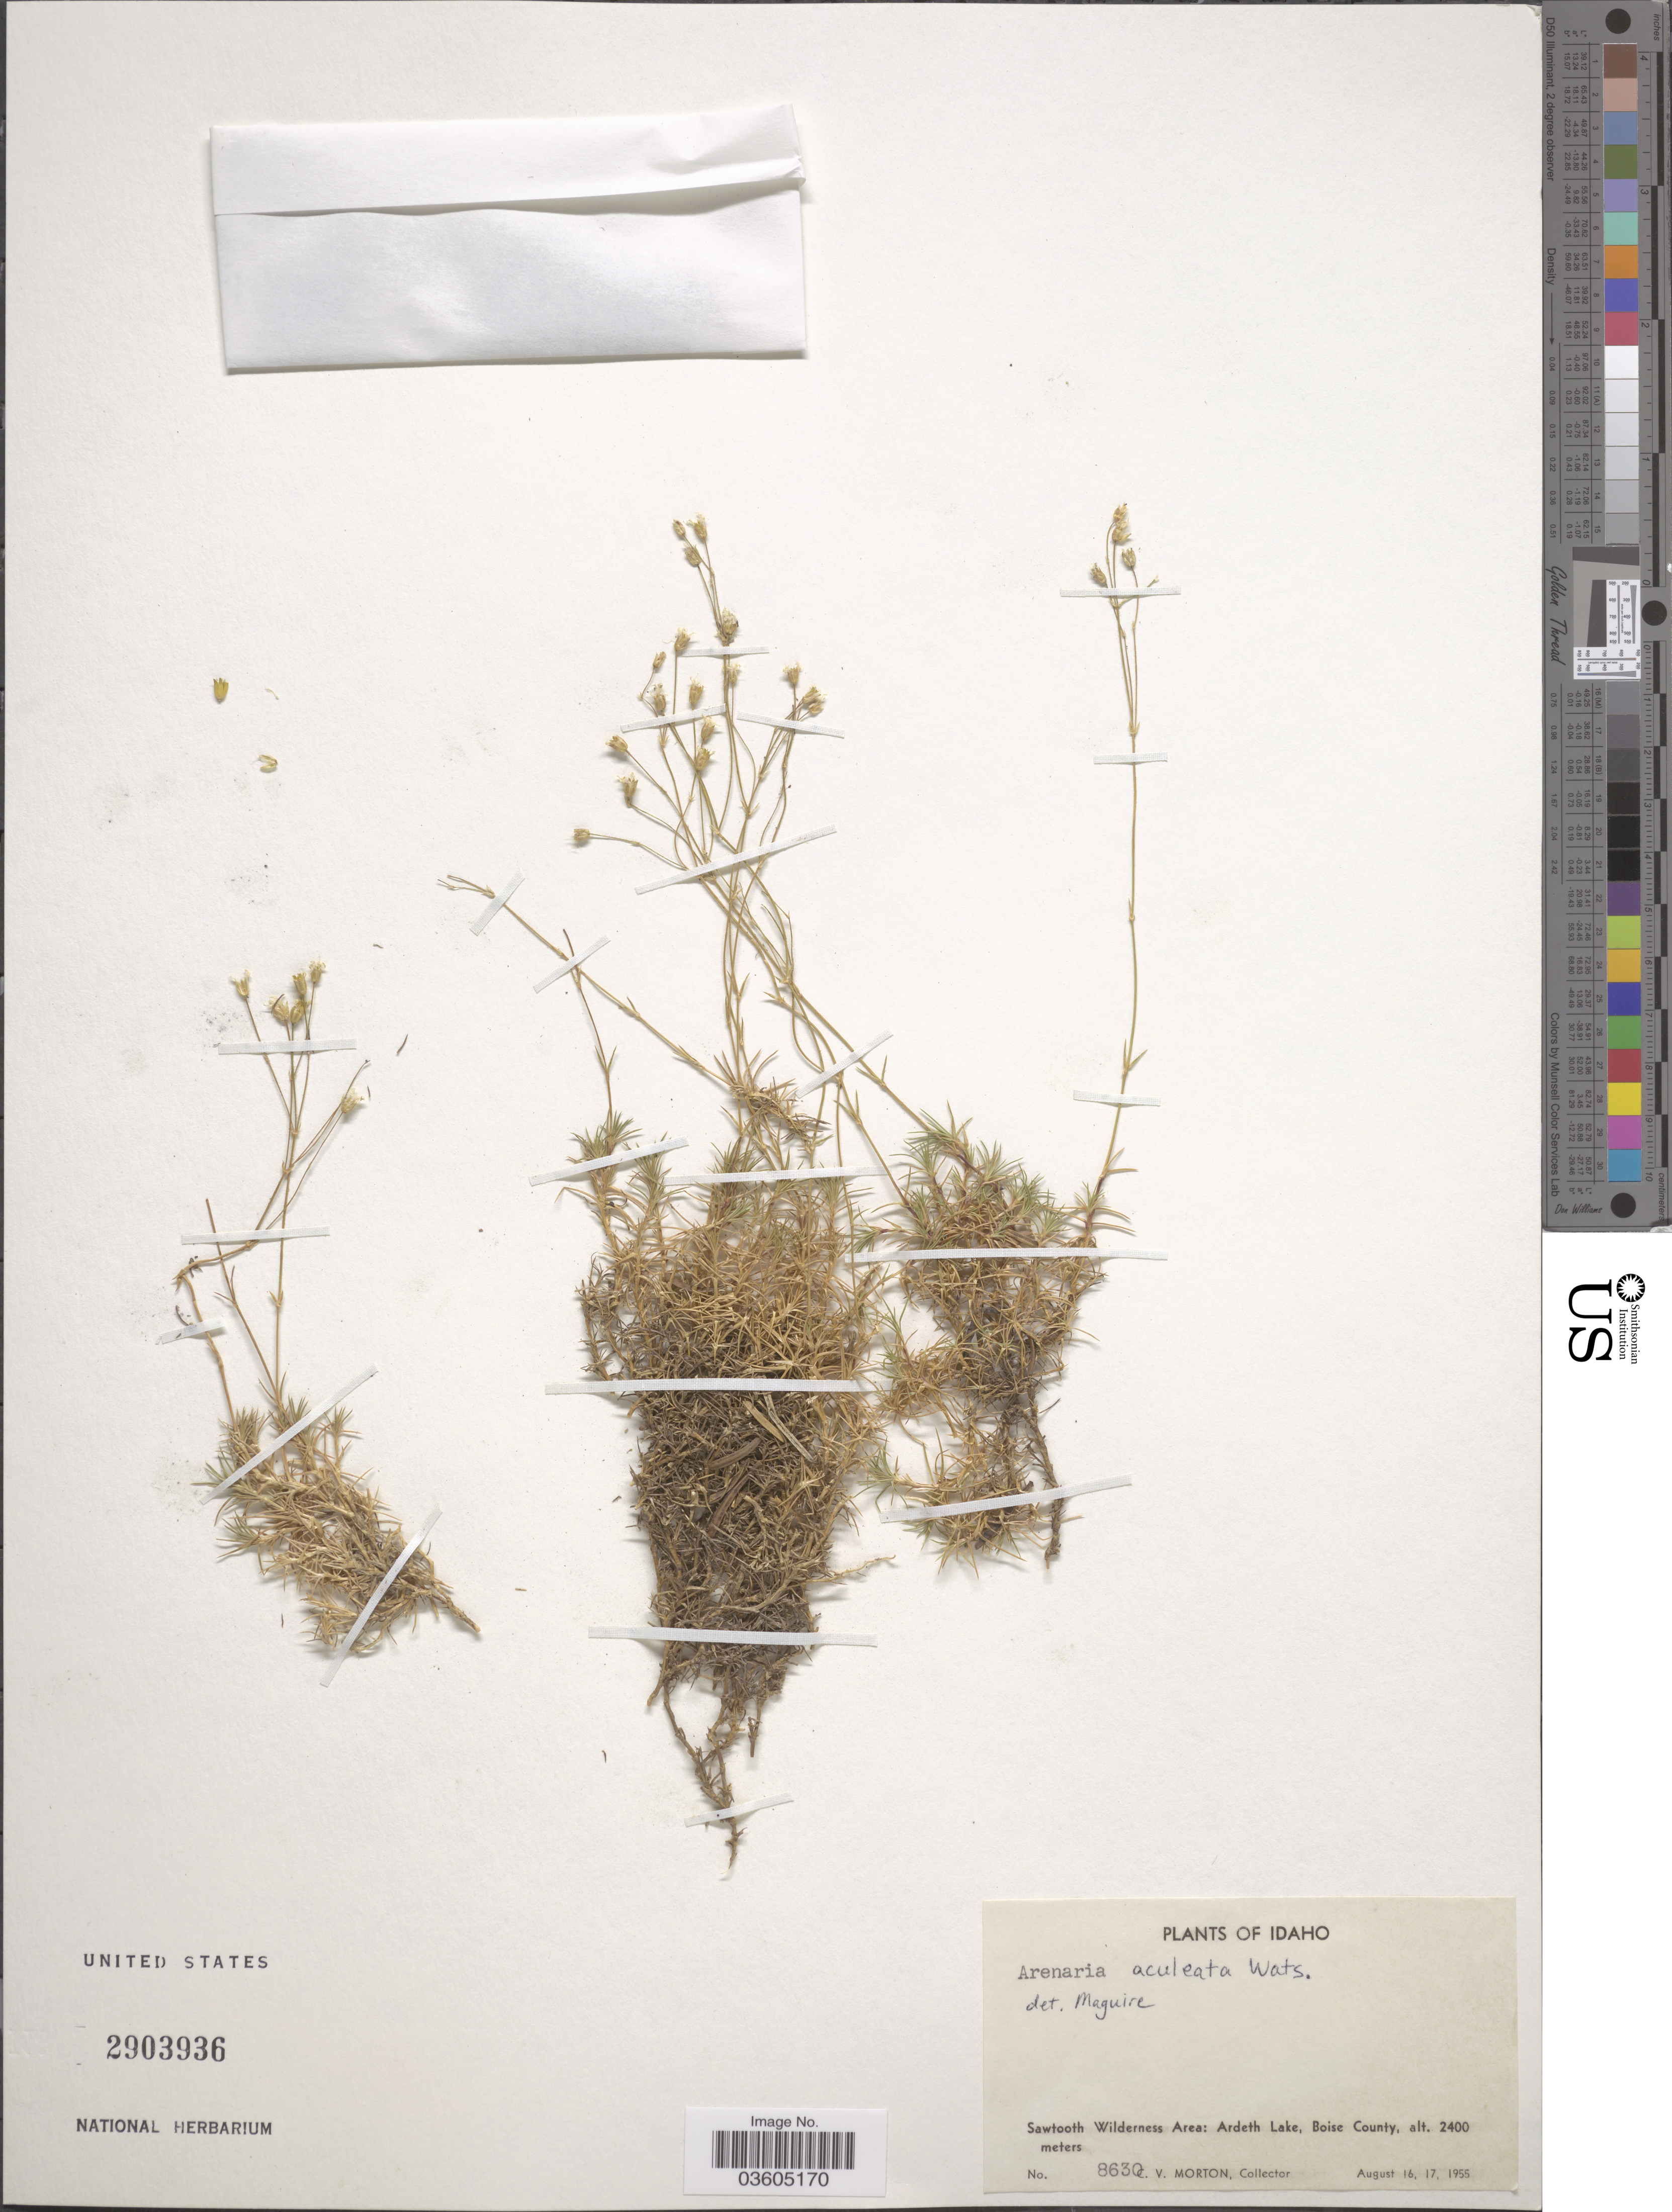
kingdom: Plantae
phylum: Tracheophyta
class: Magnoliopsida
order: Caryophyllales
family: Caryophyllaceae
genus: Eremogone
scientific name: Eremogone aculeata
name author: (S. Watson) Ikonn.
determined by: U.S. National Herbarium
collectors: C. V. Morton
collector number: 8630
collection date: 1955-08-16/1955-08-17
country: United States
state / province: Idaho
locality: Sawtooth Wilderness Area: Ardeth Lake, Boise County.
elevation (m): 2400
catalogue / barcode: US 2903936